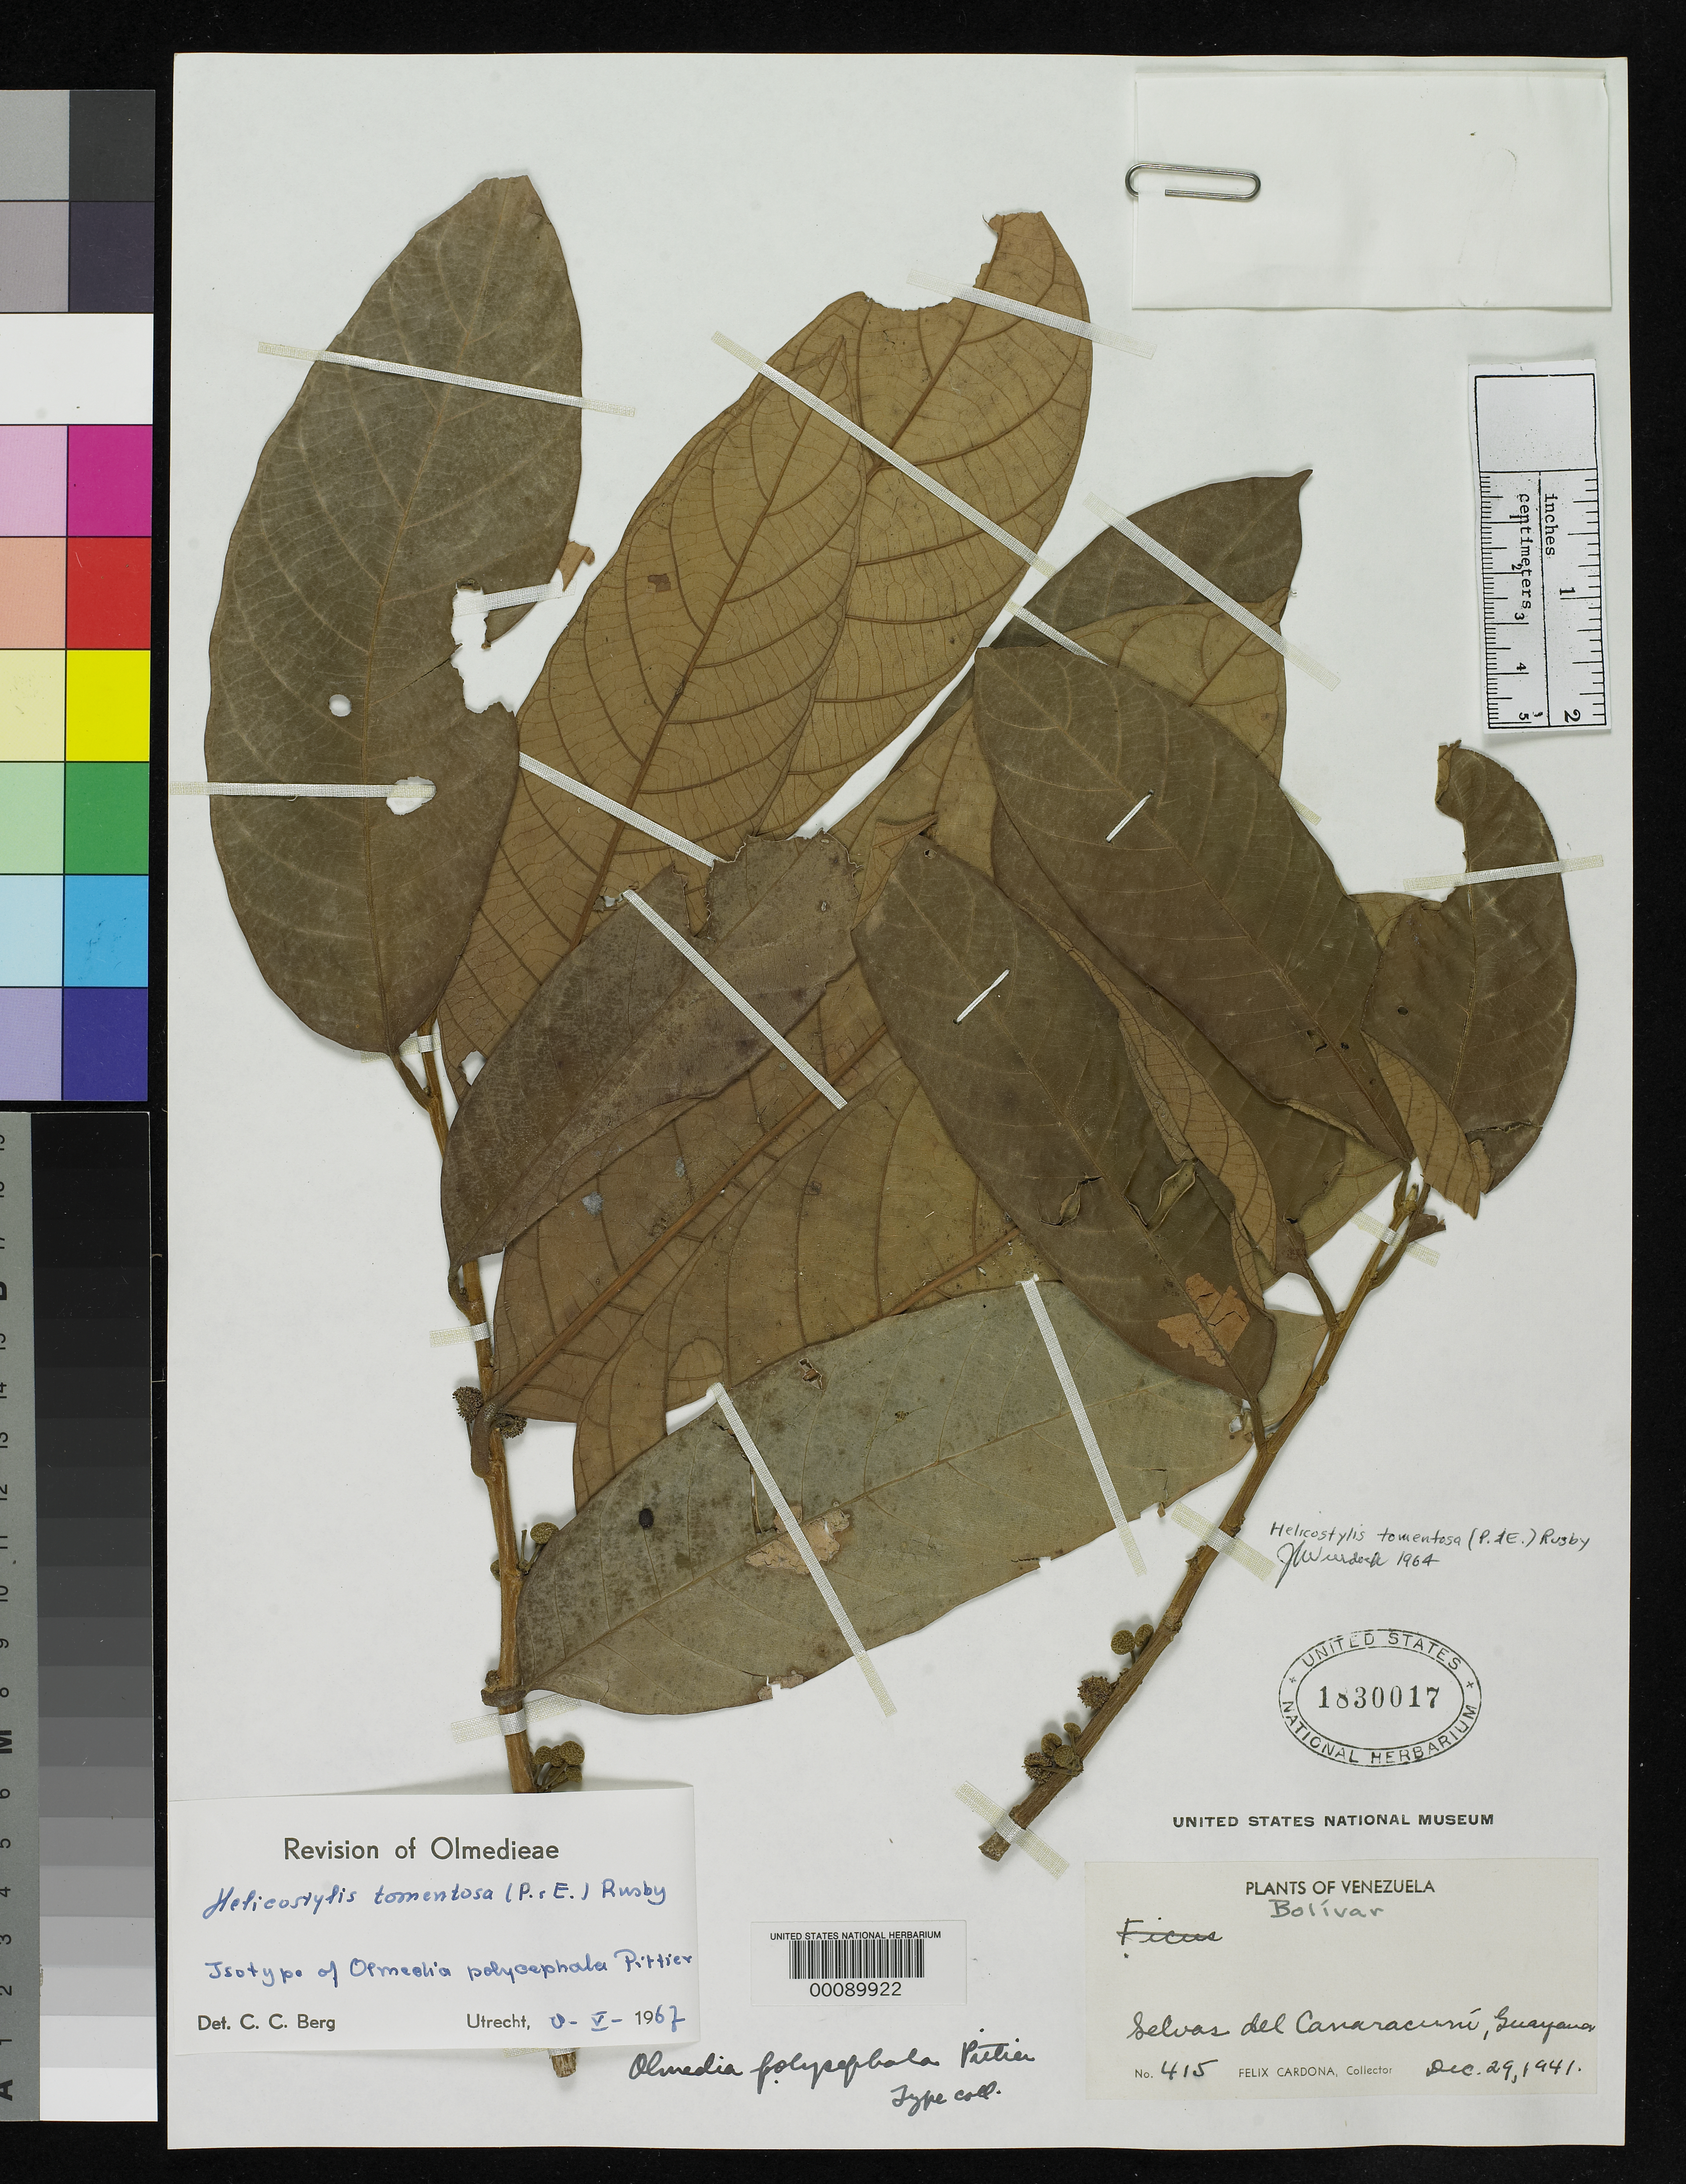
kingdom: Plantae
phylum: Tracheophyta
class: Magnoliopsida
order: Rosales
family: Moraceae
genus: Olmedia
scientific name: Olmedia polycephala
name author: Pittier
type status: Isotype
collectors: F. Cardona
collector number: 415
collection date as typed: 29 Dec 1941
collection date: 1941-12-29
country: Venezuela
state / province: Bolivar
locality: Selvas del Canaracuru, Guayamas.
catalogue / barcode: US 1830017